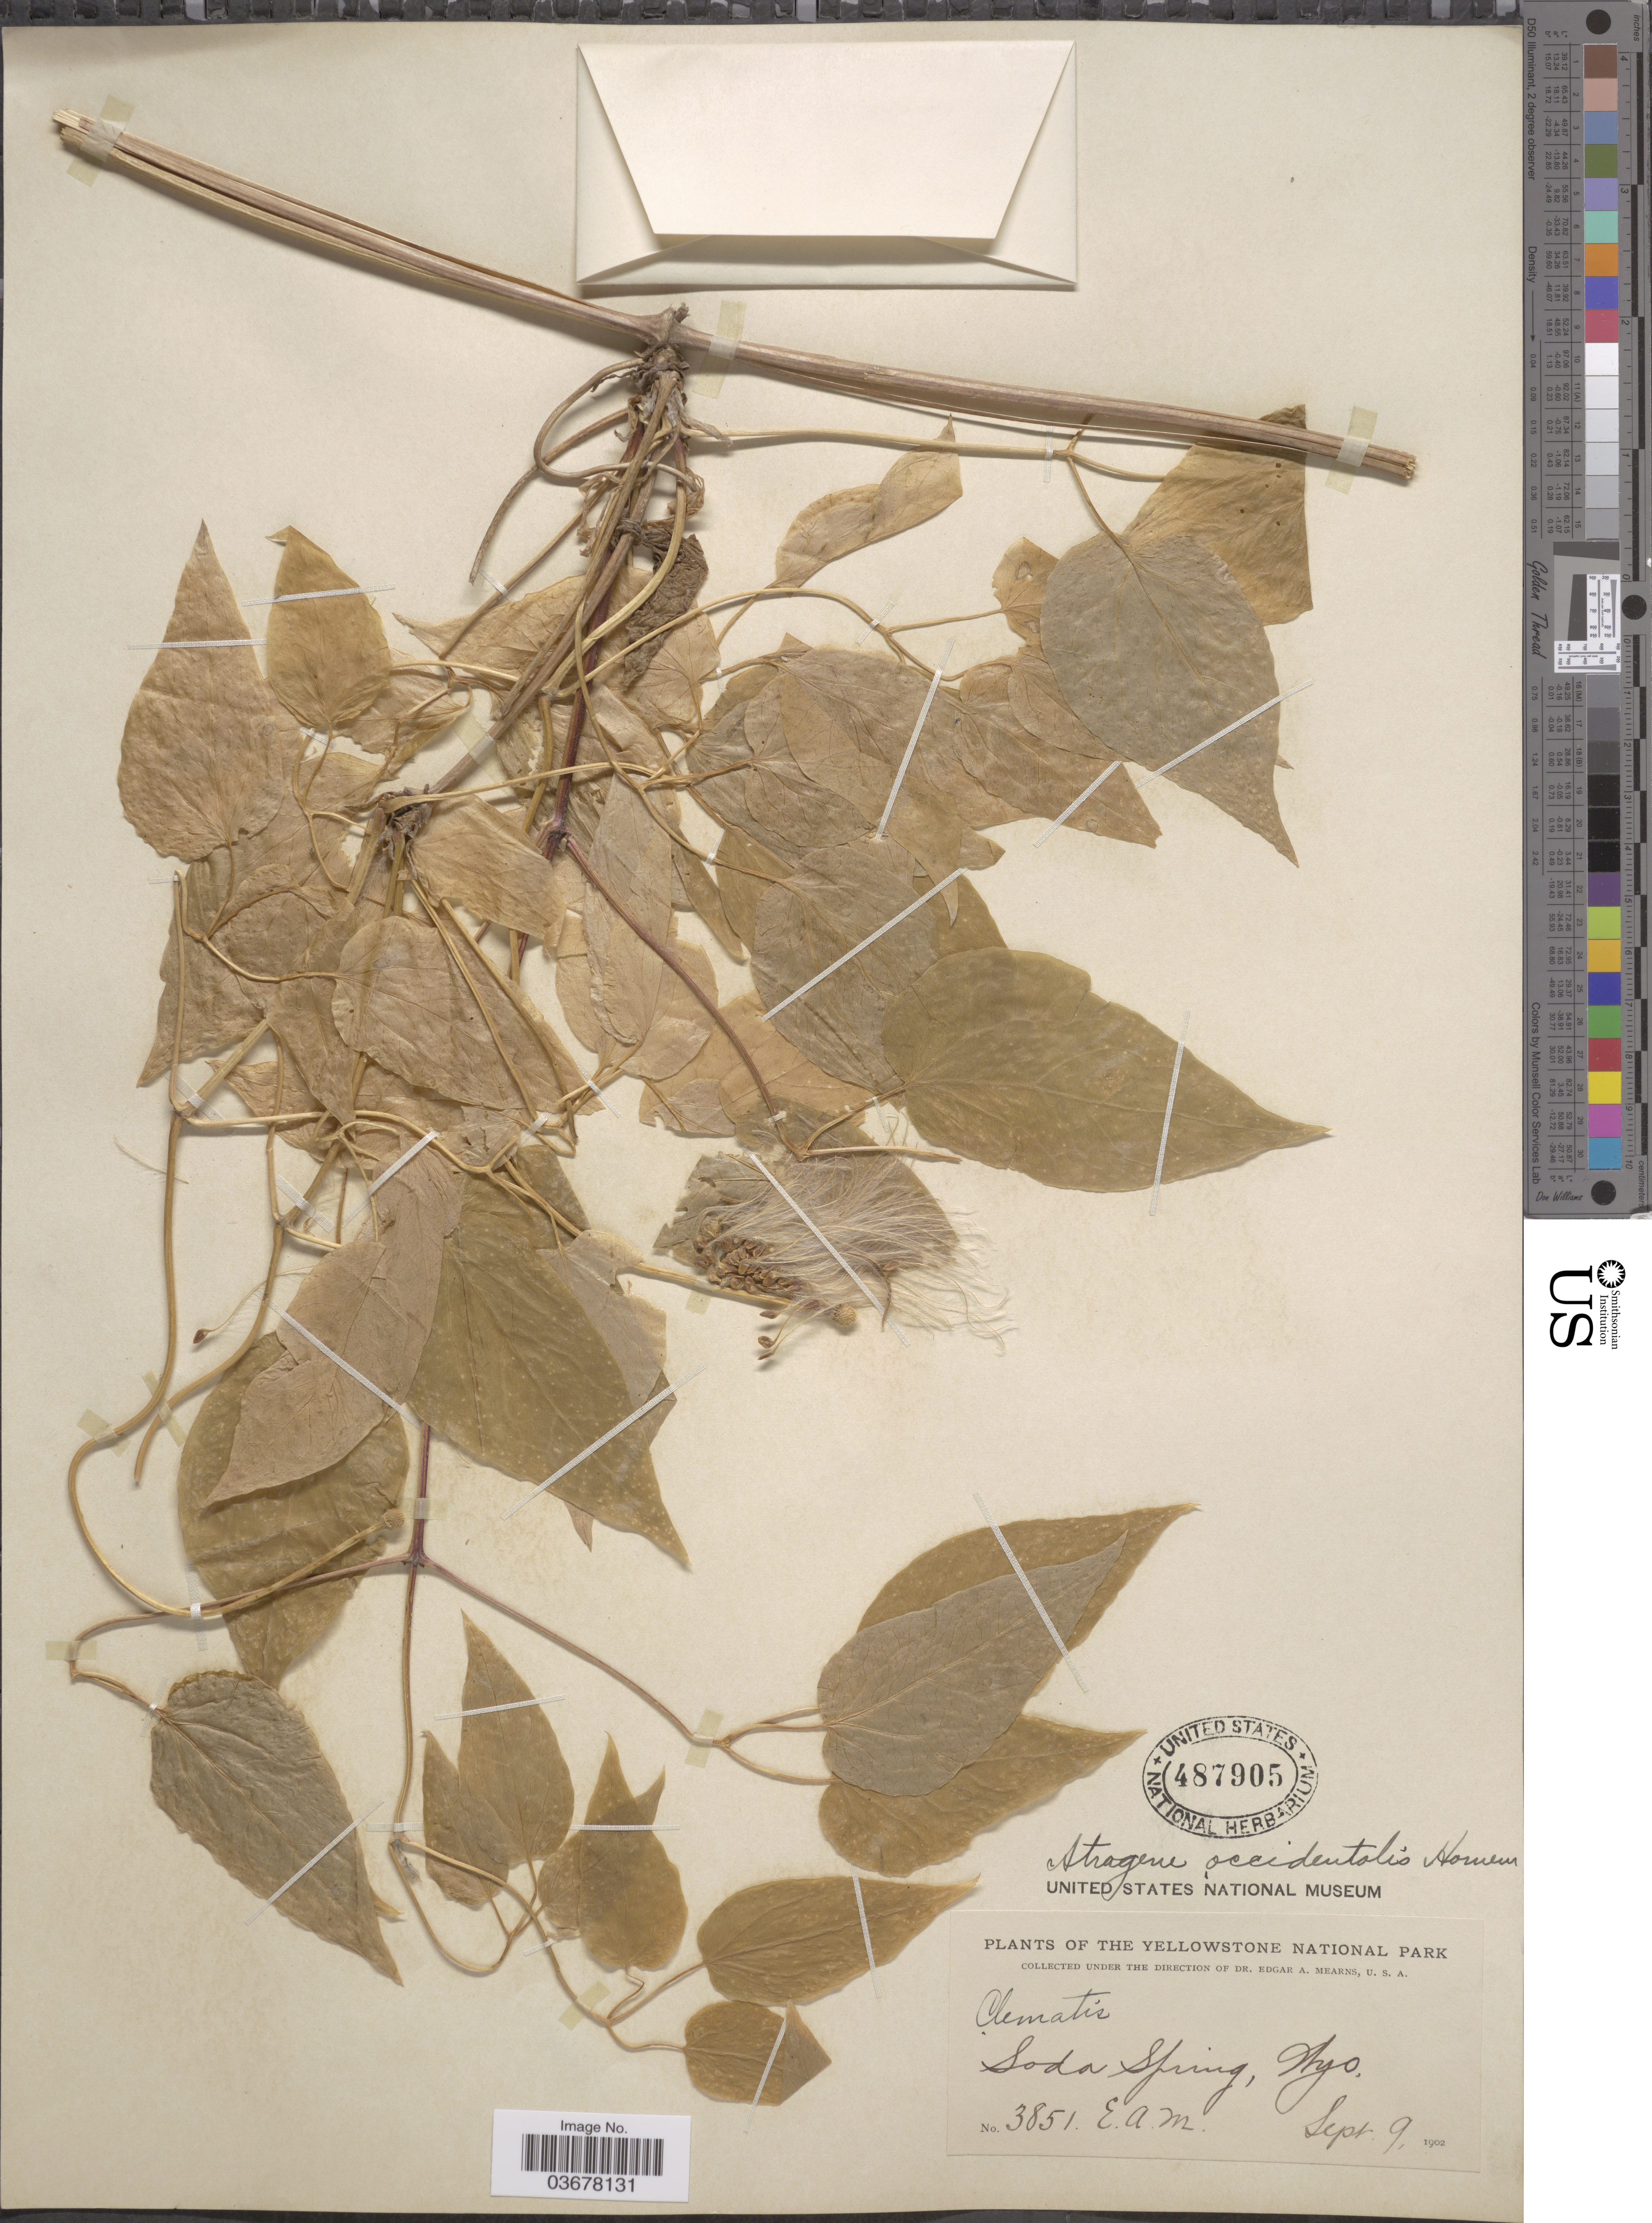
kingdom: Plantae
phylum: Tracheophyta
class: Magnoliopsida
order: Ranunculales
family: Ranunculaceae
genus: Clematis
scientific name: Clematis occidentalis var. grosseserrata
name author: (Rydb.) J.S. Pringle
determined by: Strong, M. T., (US), Smithsonian Institution - National Museum of Natural History (UNITED STATES)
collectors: E. A. Mearns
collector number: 3851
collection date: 1902-09-09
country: United States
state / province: Wyoming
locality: The Yellowstone National Park. Soda Spring.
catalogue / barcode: US 487905